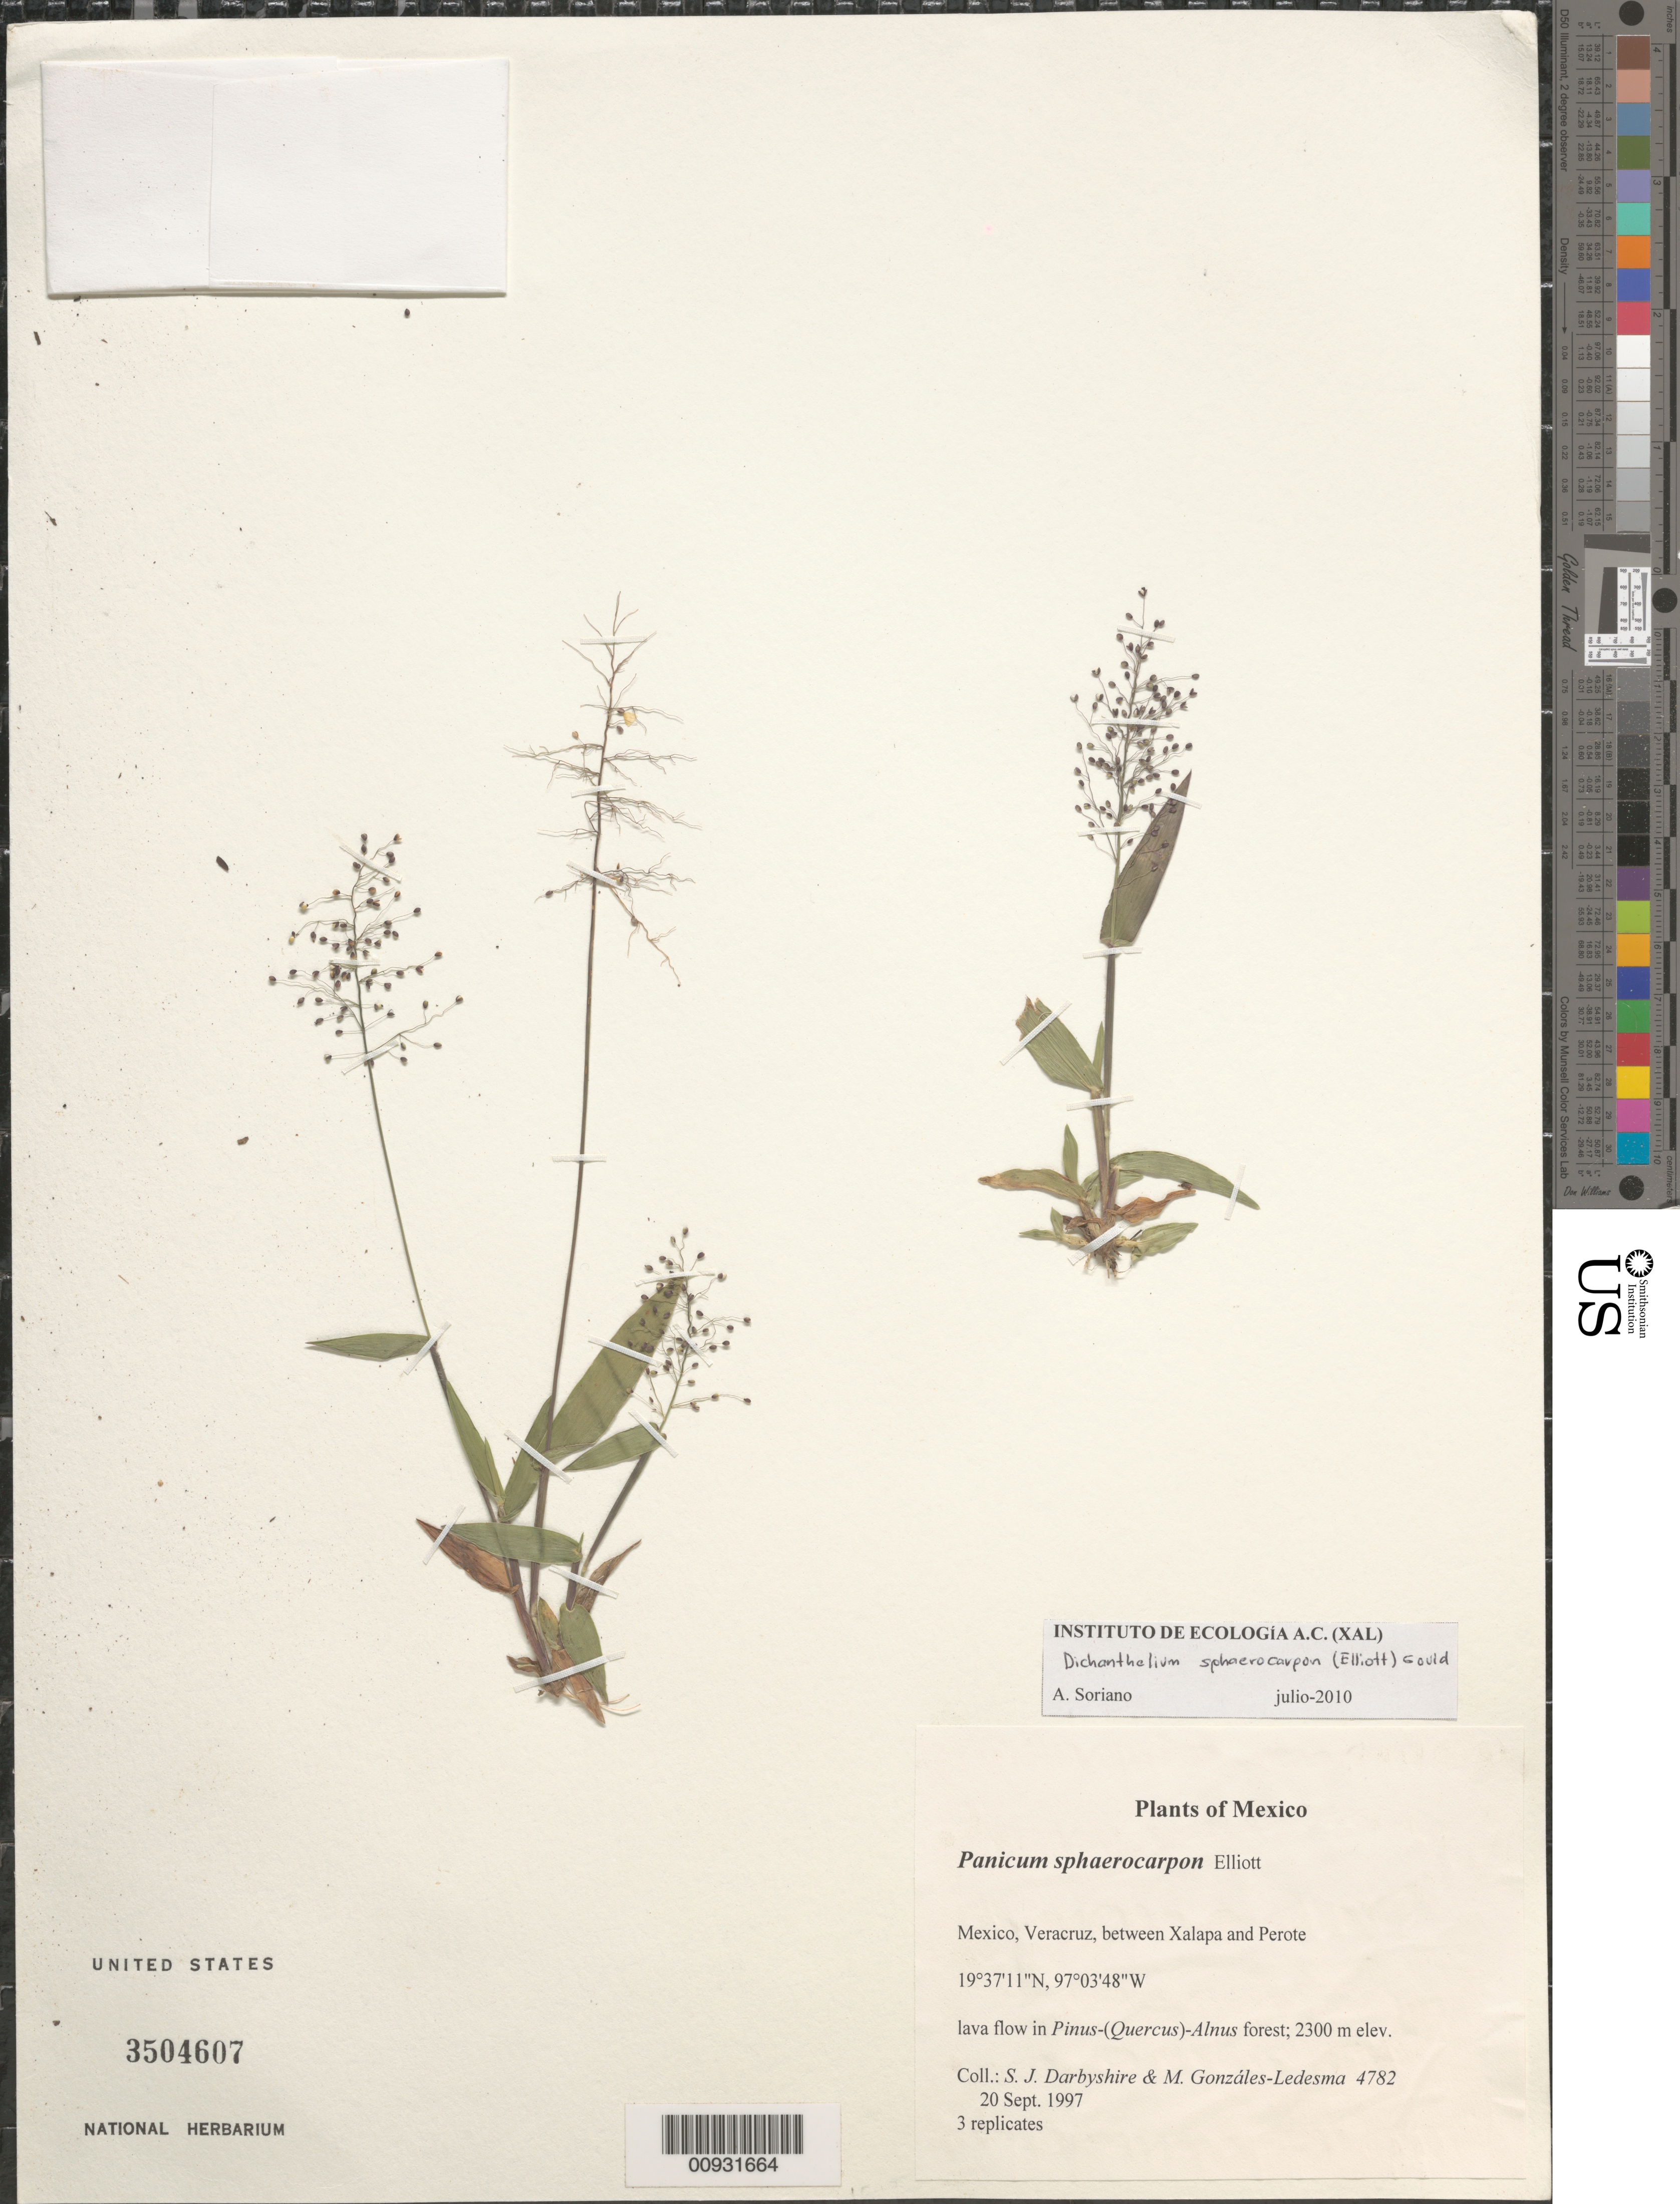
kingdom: Plantae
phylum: Tracheophyta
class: Liliopsida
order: Poales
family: Poaceae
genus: Dichanthelium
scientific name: Dichanthelium sphaerocarpon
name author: (Elliott) Gould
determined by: Soriano, A.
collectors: S. Darbyshire & M. González-Ledesma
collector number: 4782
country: Mexico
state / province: Veracruz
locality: Between Xalapa and Perote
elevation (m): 2300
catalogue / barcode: US 3504607